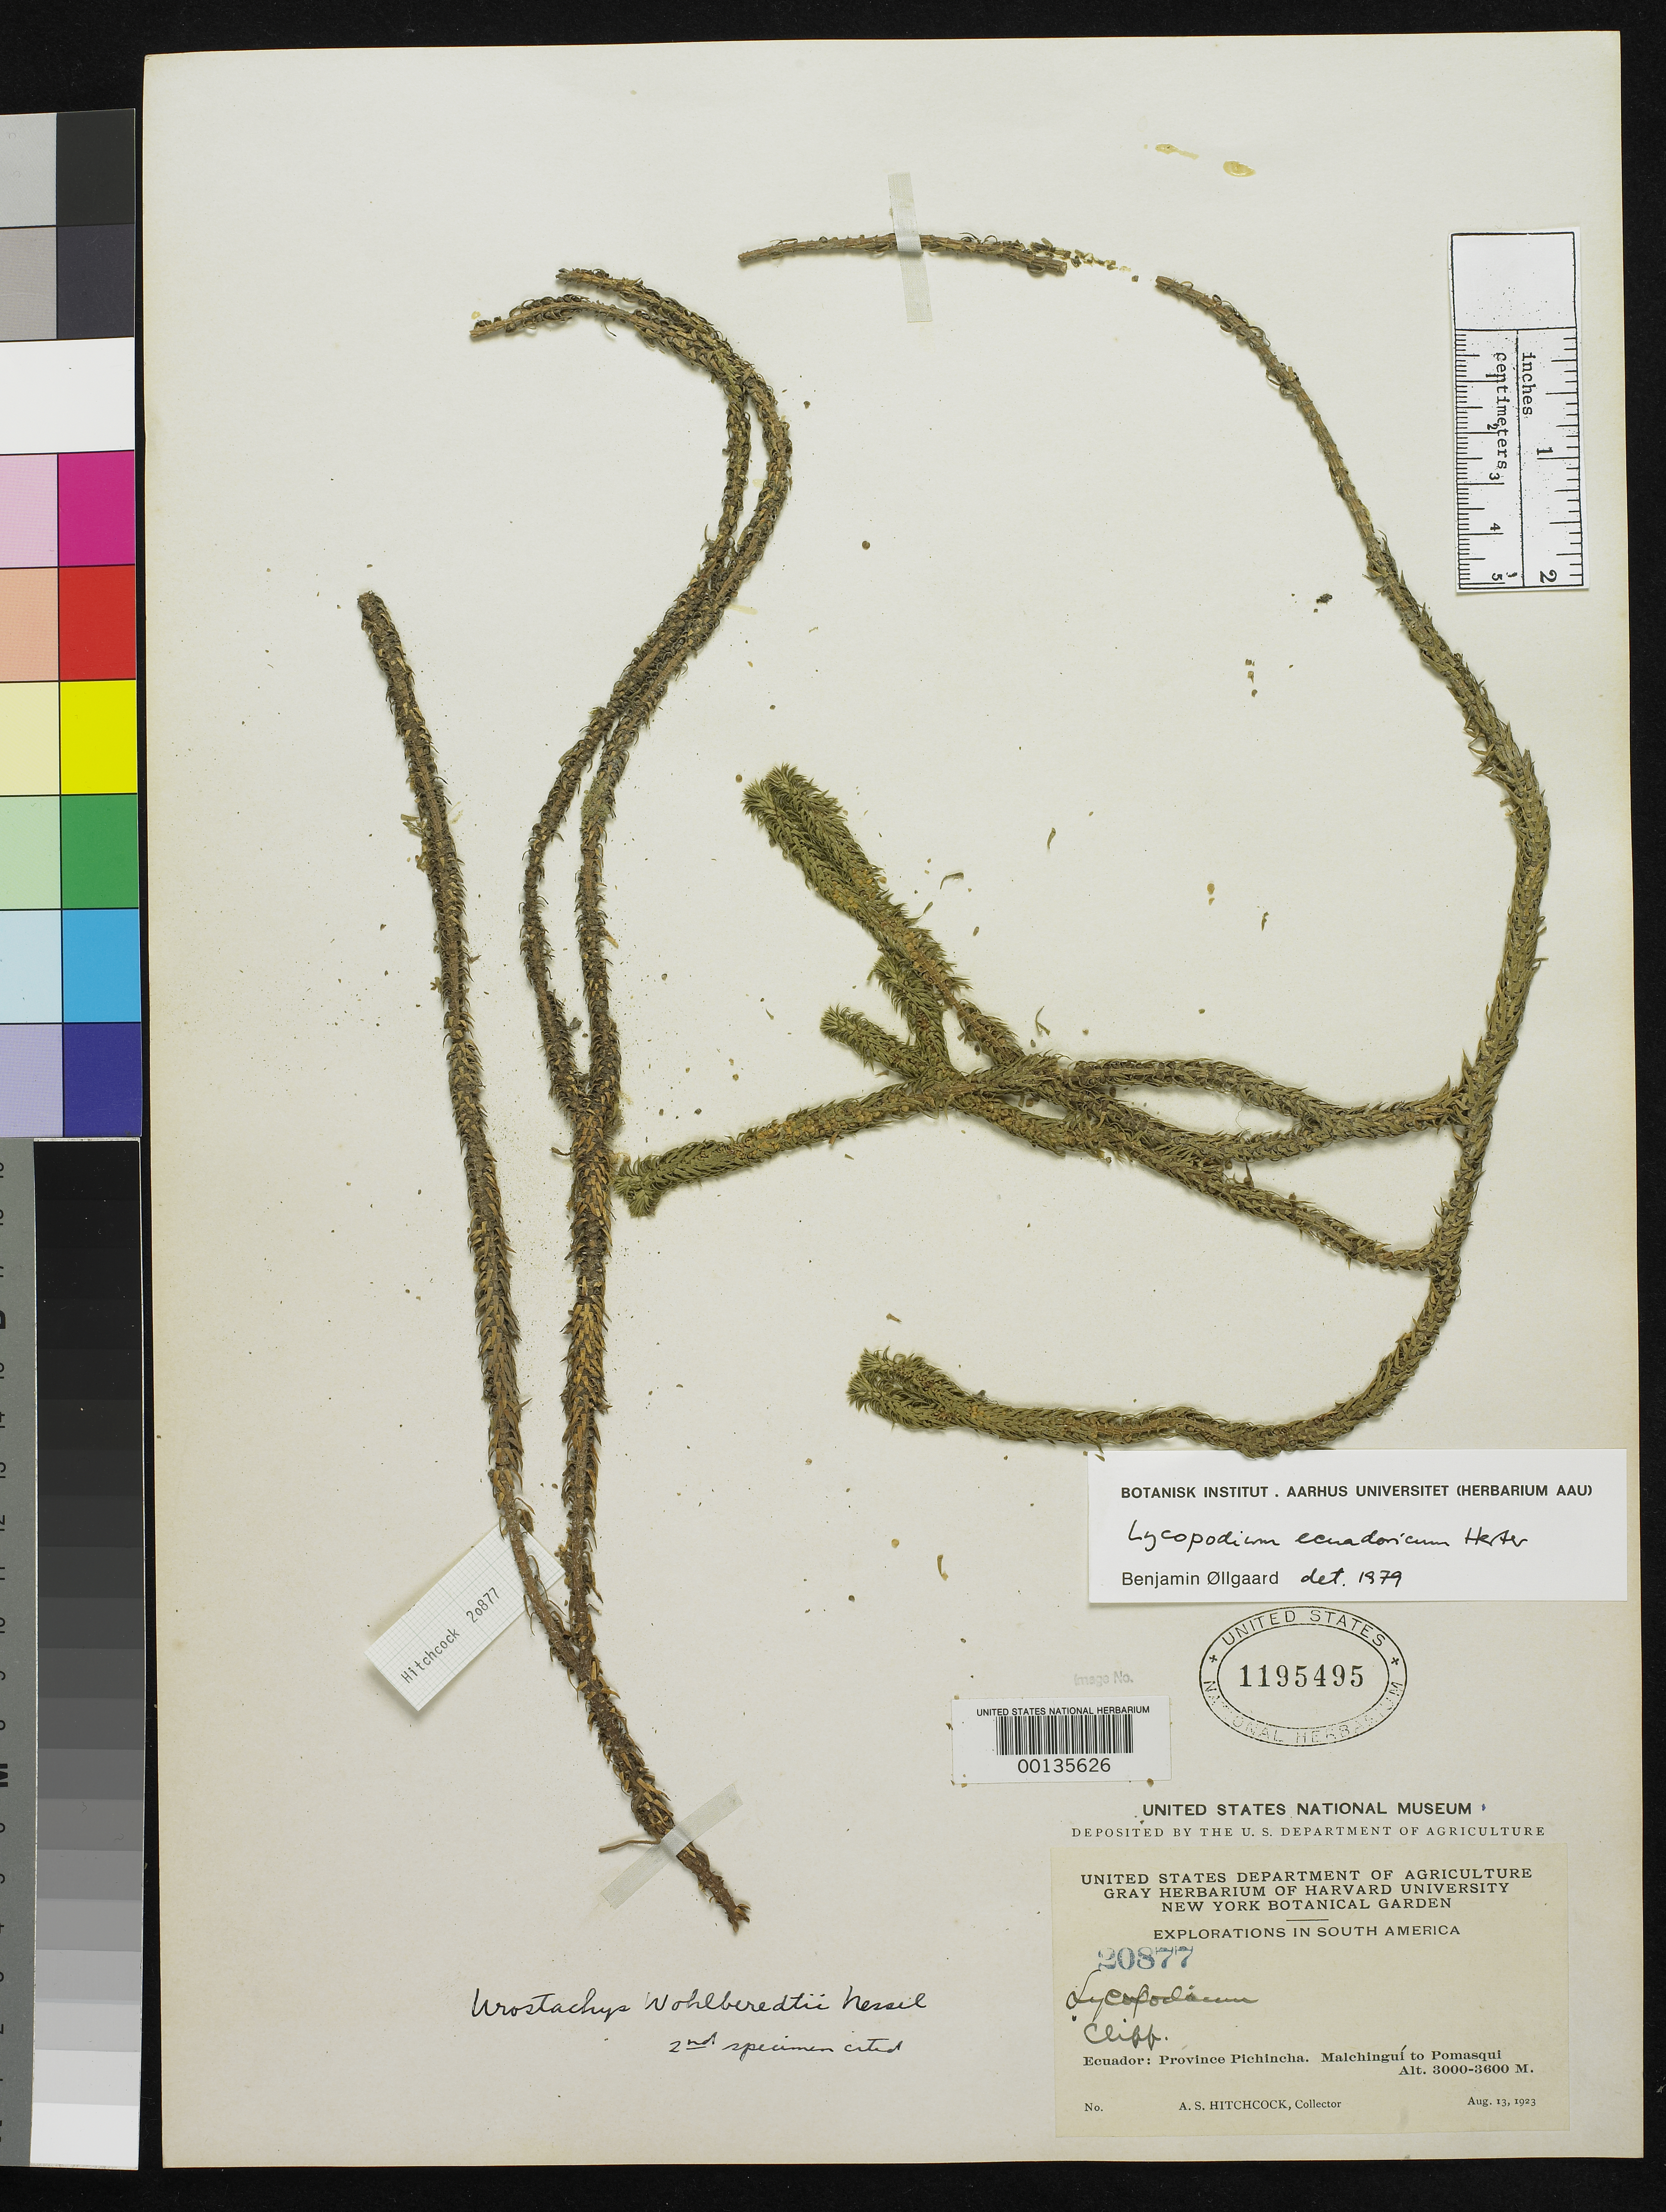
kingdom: Plantae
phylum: Tracheophyta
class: Lycopodiopsida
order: Lycopodiales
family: Lycopodiaceae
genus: Urostachys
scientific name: Urostachys wohlberedtii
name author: Nessel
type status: Syntype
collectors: A. S. Hitchcock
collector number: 20877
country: Ecuador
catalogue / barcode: US 1195495